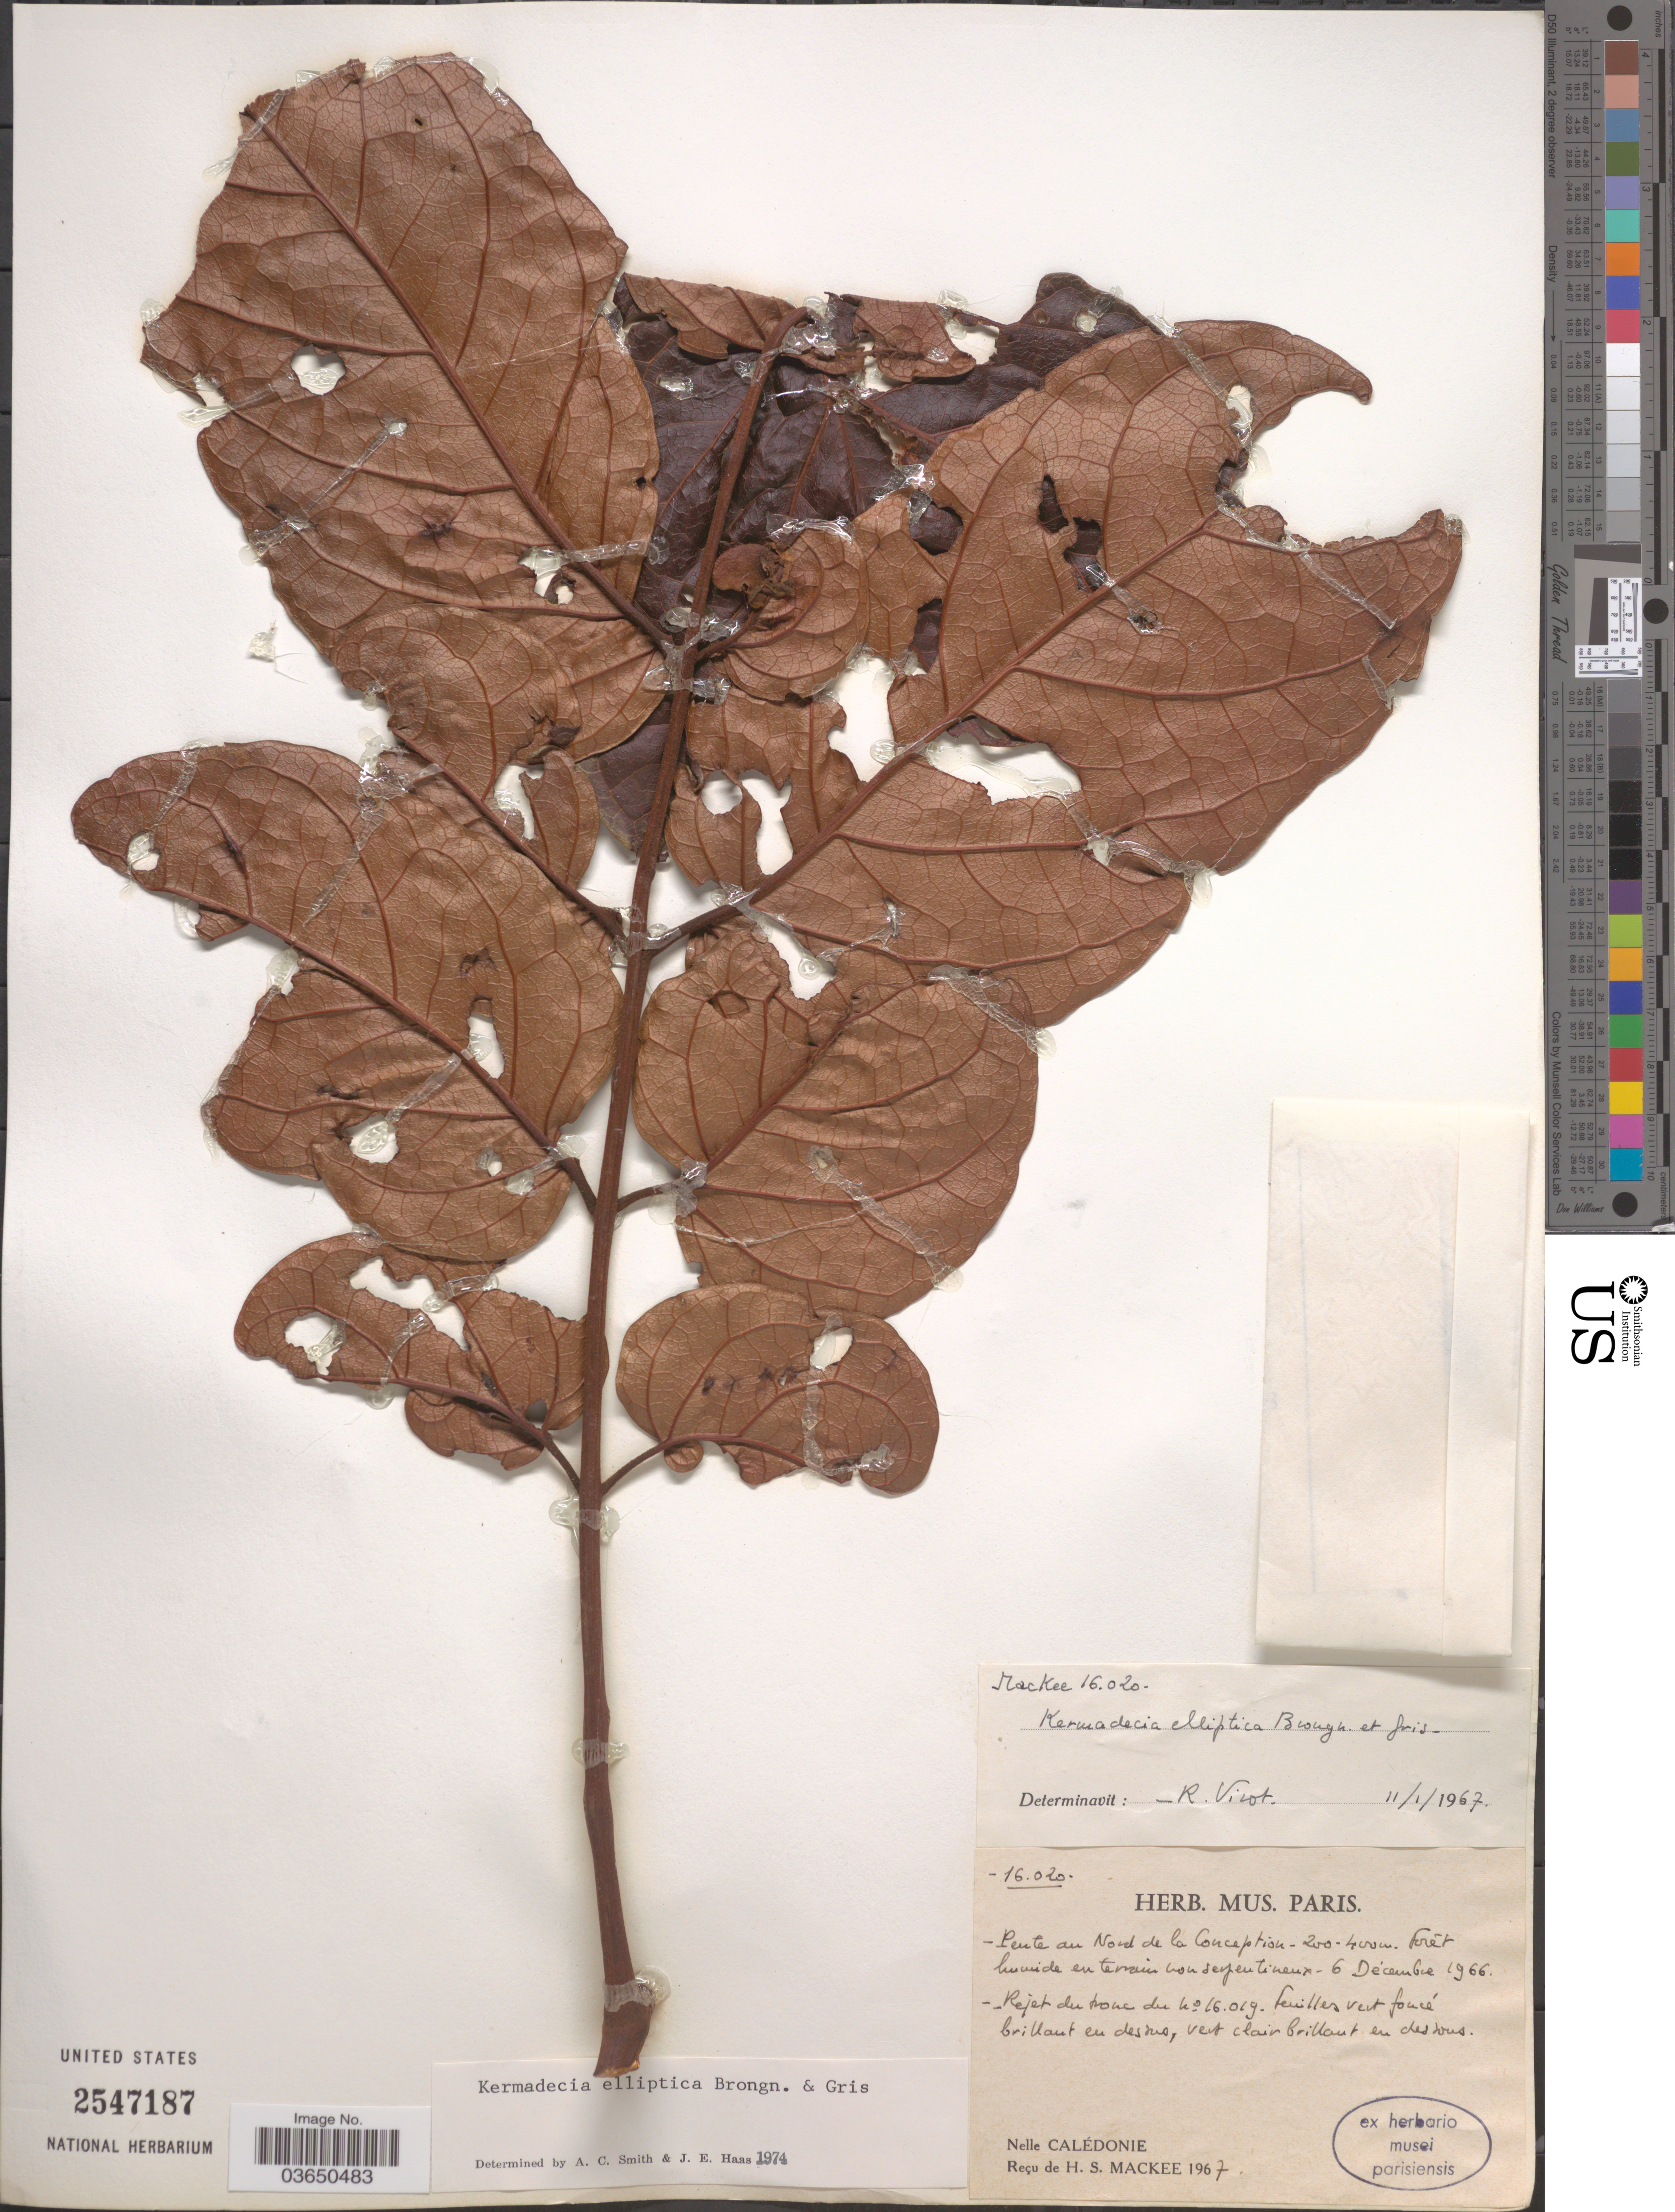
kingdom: Plantae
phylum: Tracheophyta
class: Magnoliopsida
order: Proteales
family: Proteaceae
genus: Kermadecia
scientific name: Kermadecia elliptica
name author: Brongn. & Gris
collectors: H. Mackee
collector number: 16020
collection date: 1966-12-06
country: New Caledonia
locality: Pente au Nord de la Conception.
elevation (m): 200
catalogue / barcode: US 2547187